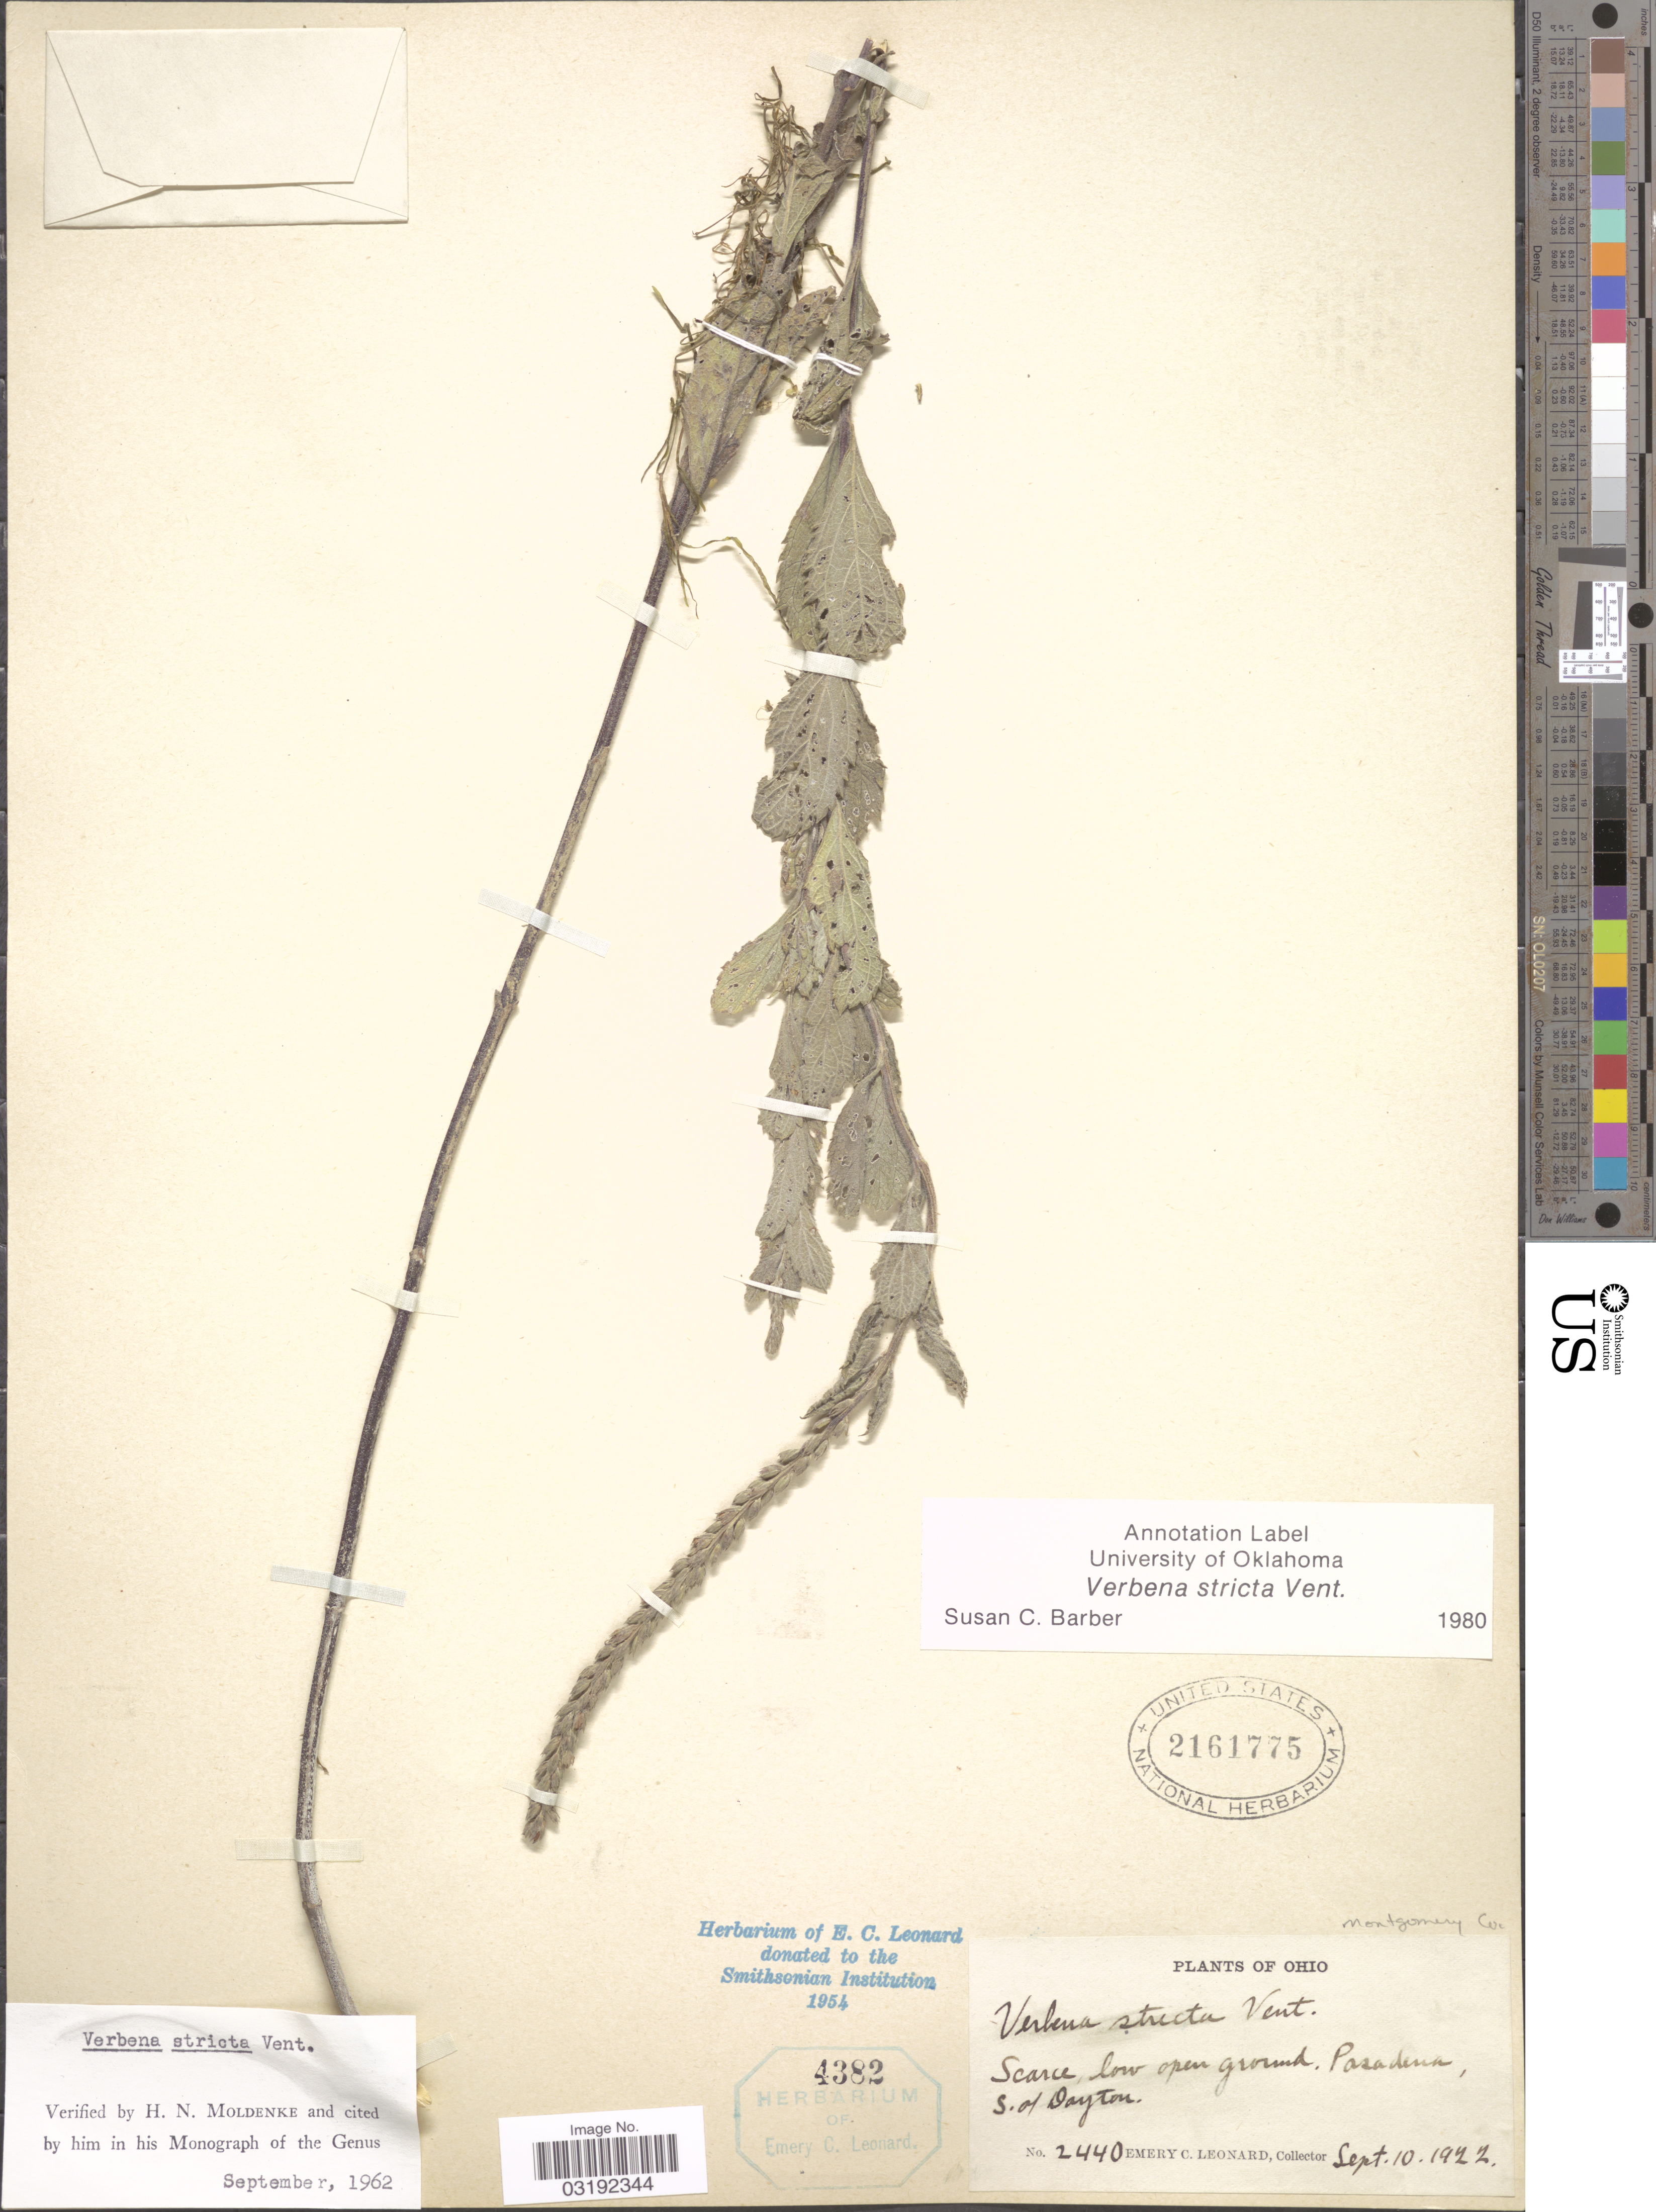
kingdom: Plantae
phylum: Tracheophyta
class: Magnoliopsida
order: Lamiales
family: Verbenaceae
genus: Verbena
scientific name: Verbena stricta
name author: Vent.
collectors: E. C. Leonard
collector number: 2440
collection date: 1922-09-10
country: United States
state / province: Ohio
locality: Scarce, low open ground. Pasadena, S. of Dayton. Montgomery Co.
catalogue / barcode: US 2161775